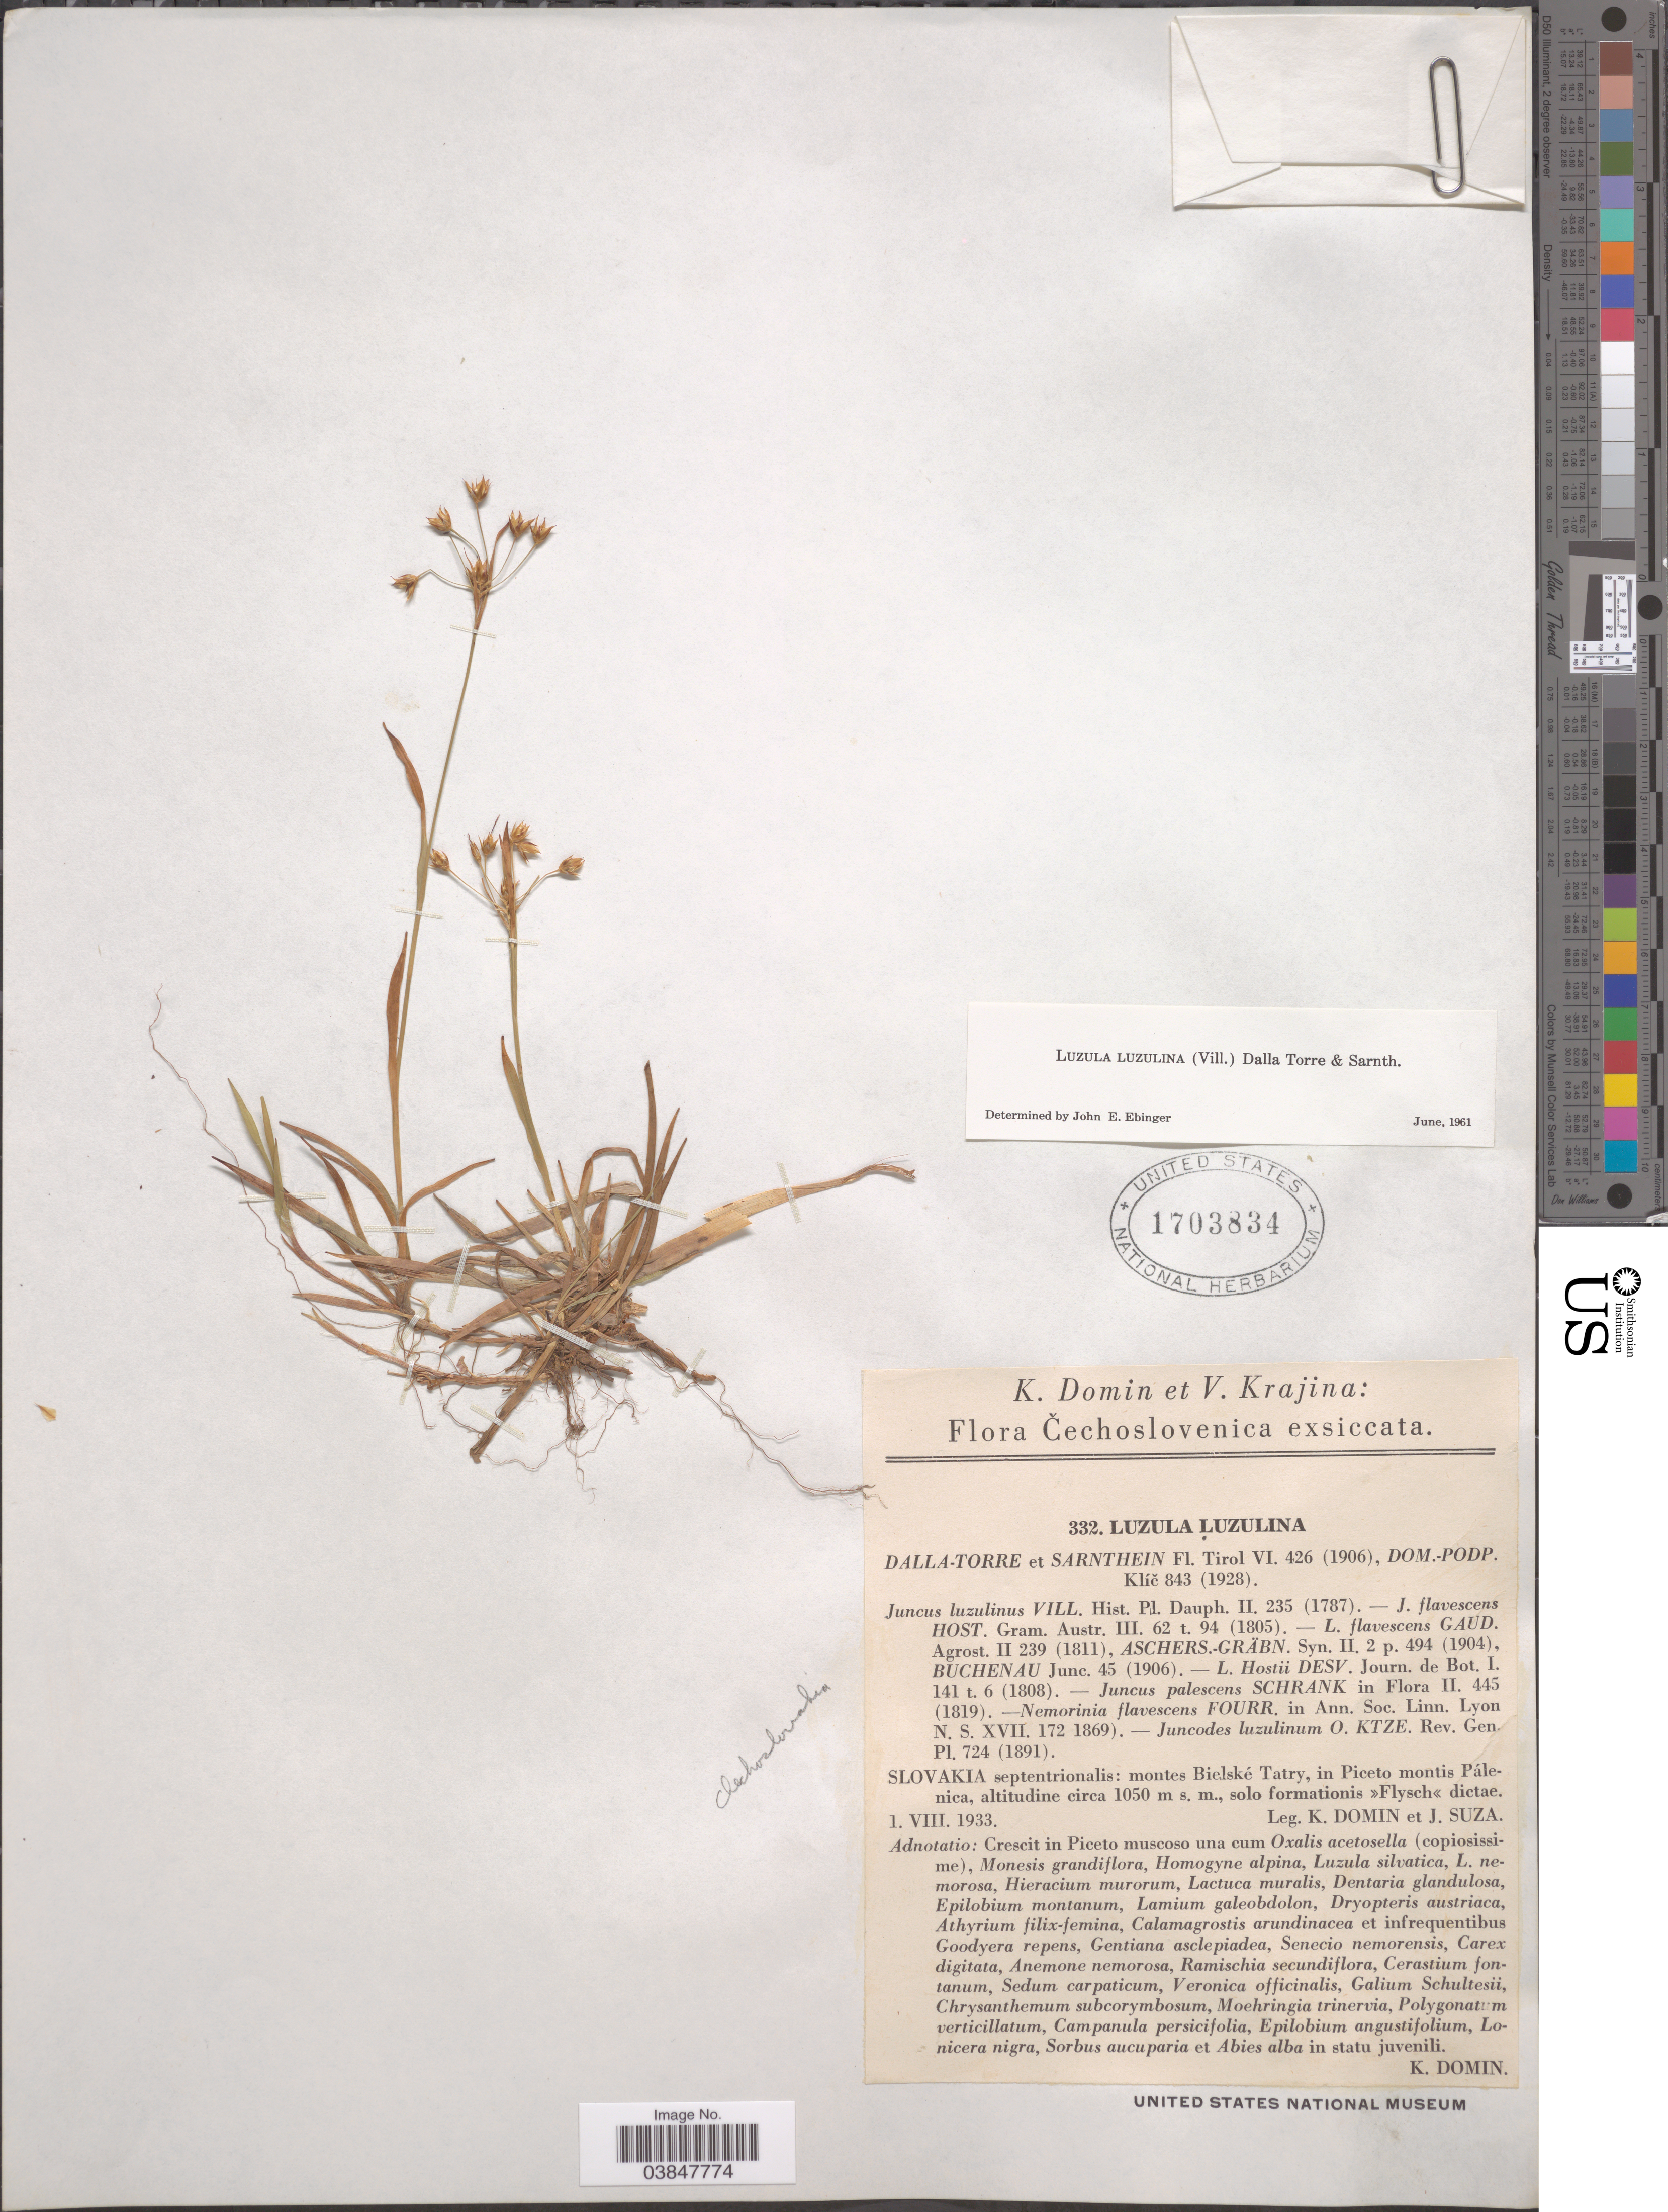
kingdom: Plantae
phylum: Tracheophyta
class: Liliopsida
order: Poales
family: Juncaceae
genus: Luzula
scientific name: Luzula luzulina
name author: (Vill.) Racib.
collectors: K. Domin & J. Suza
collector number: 332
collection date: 1933-08-01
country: Slovakia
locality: Slovakia septrentrionalis: montes Bielské Tatry, in Piceto montis Pálenica.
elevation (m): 1050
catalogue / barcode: US 1703834